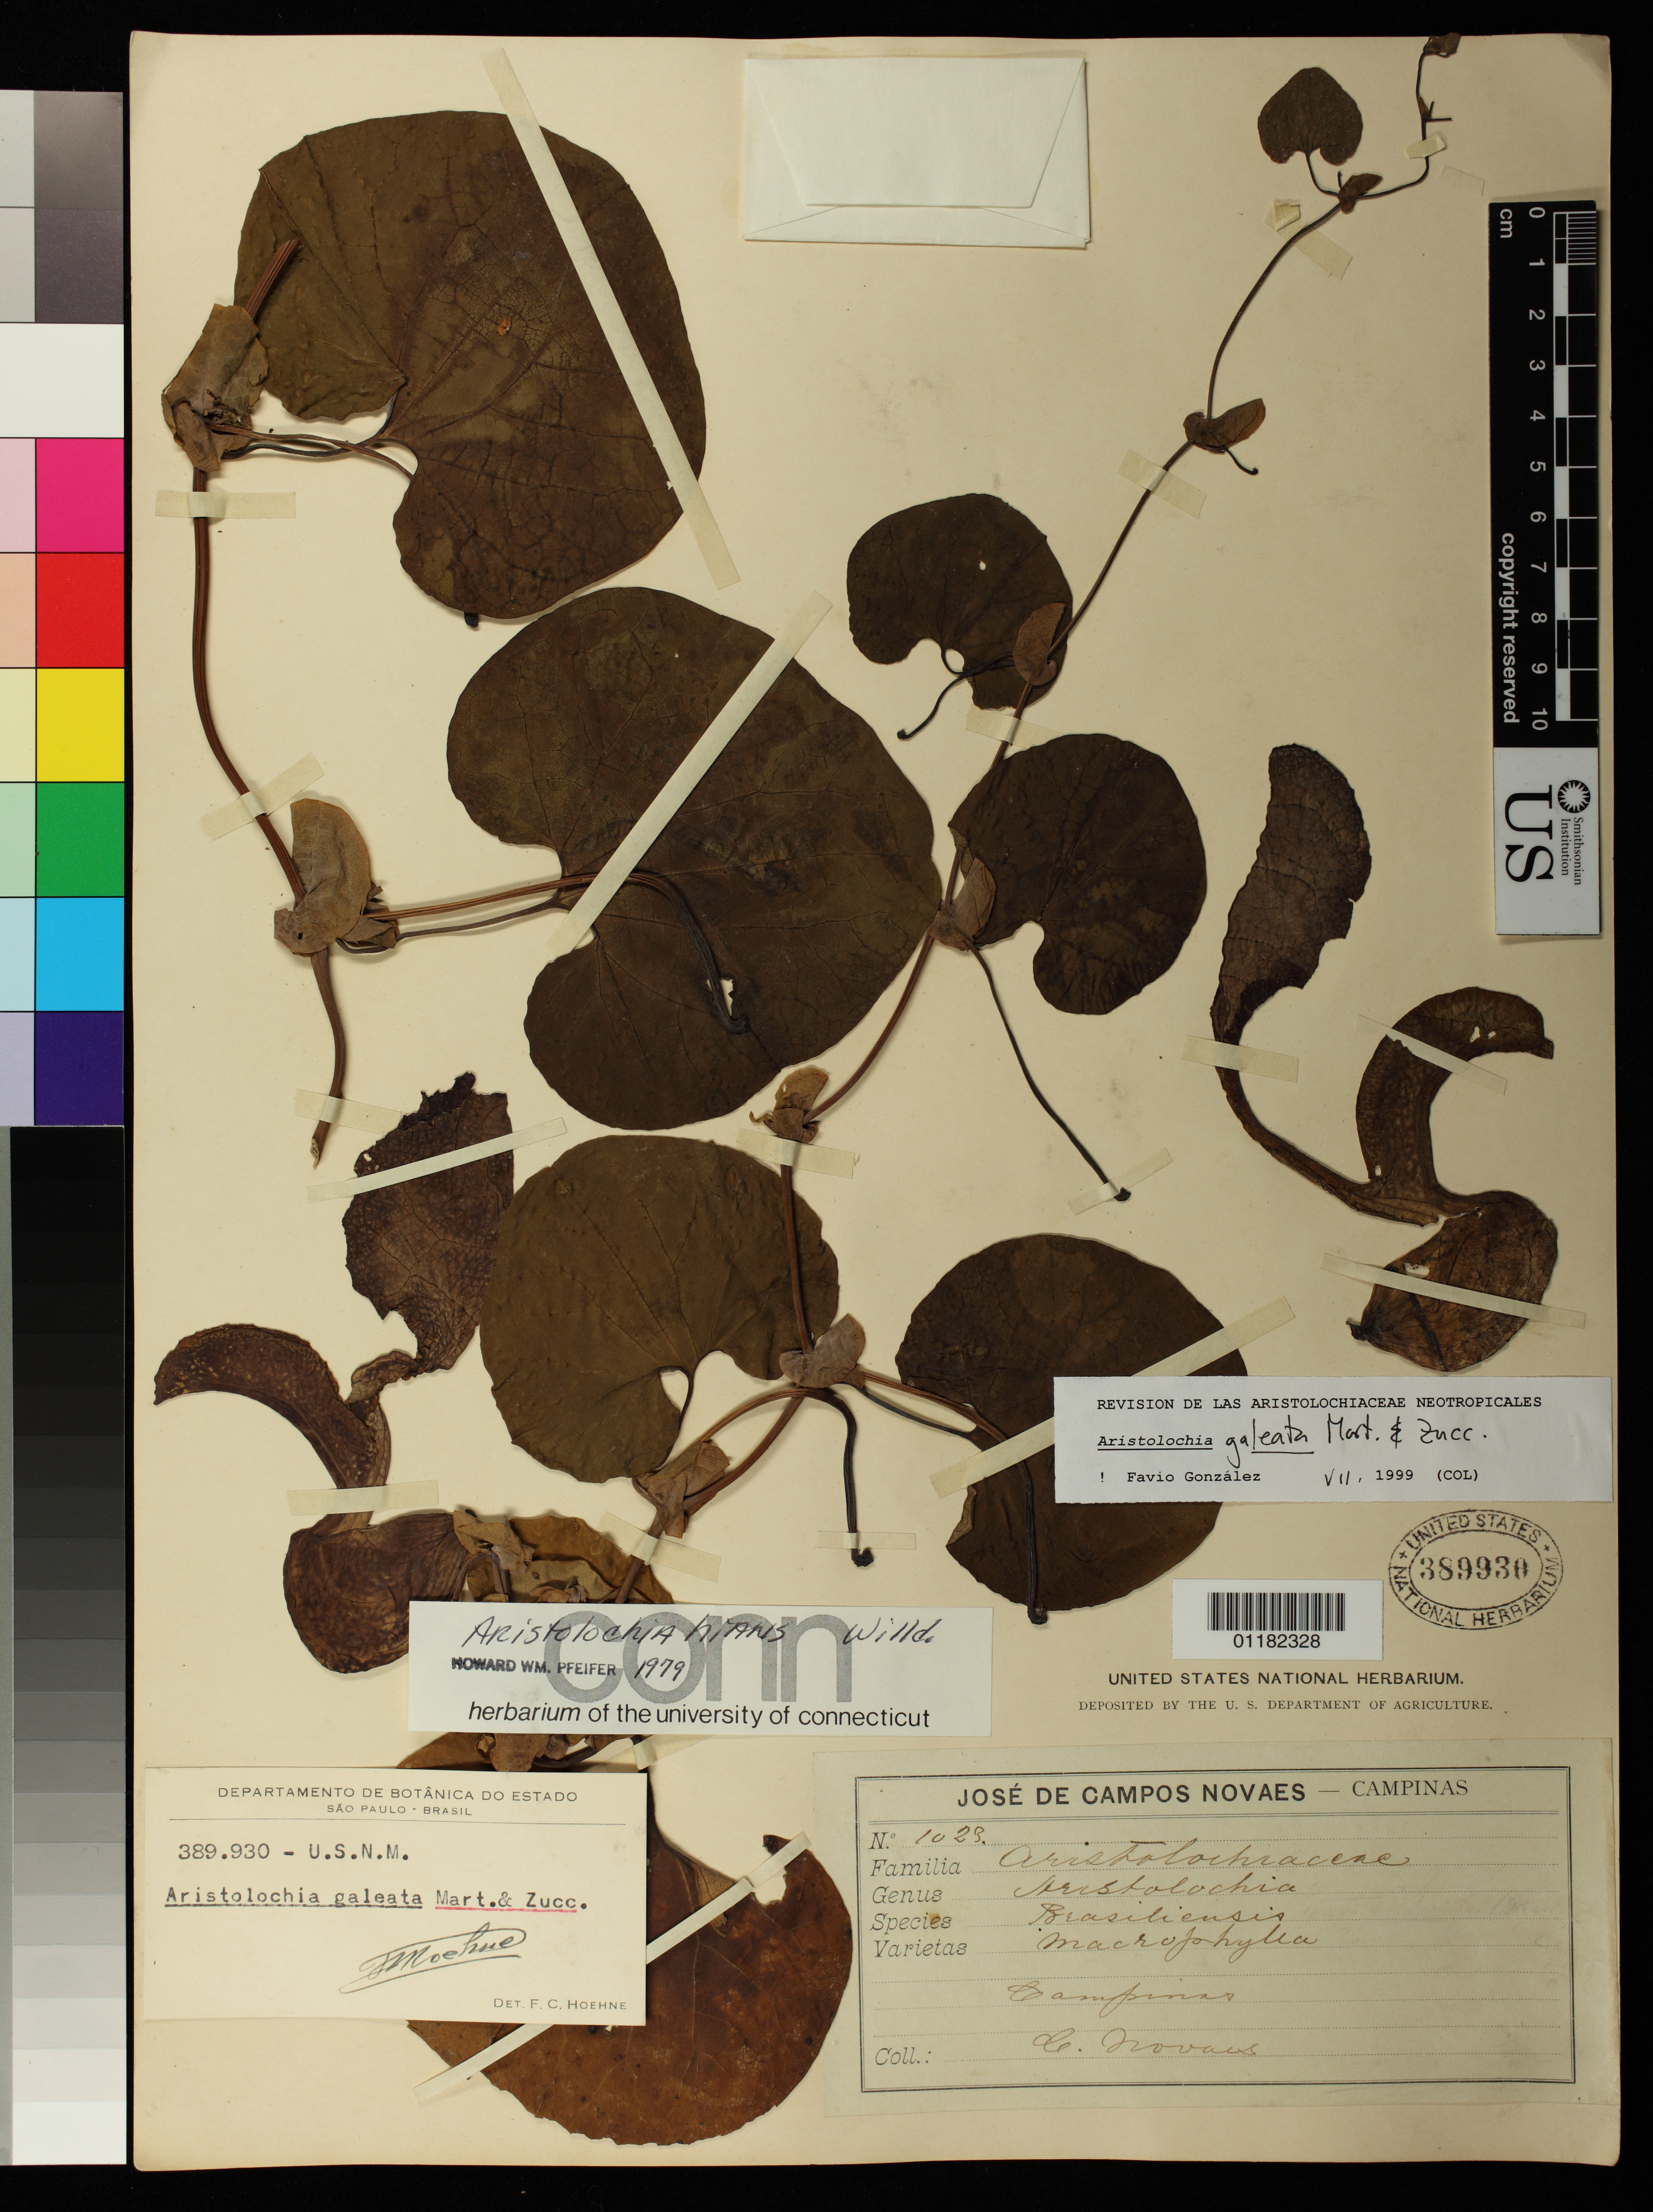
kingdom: Plantae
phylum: Tracheophyta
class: Magnoliopsida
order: Piperales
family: Aristolochiaceae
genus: Aristolochia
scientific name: Aristolochia galeata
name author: Moritzi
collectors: J. Novães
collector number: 1028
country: Brazil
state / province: São Paulo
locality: Campinas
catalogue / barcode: US 389930